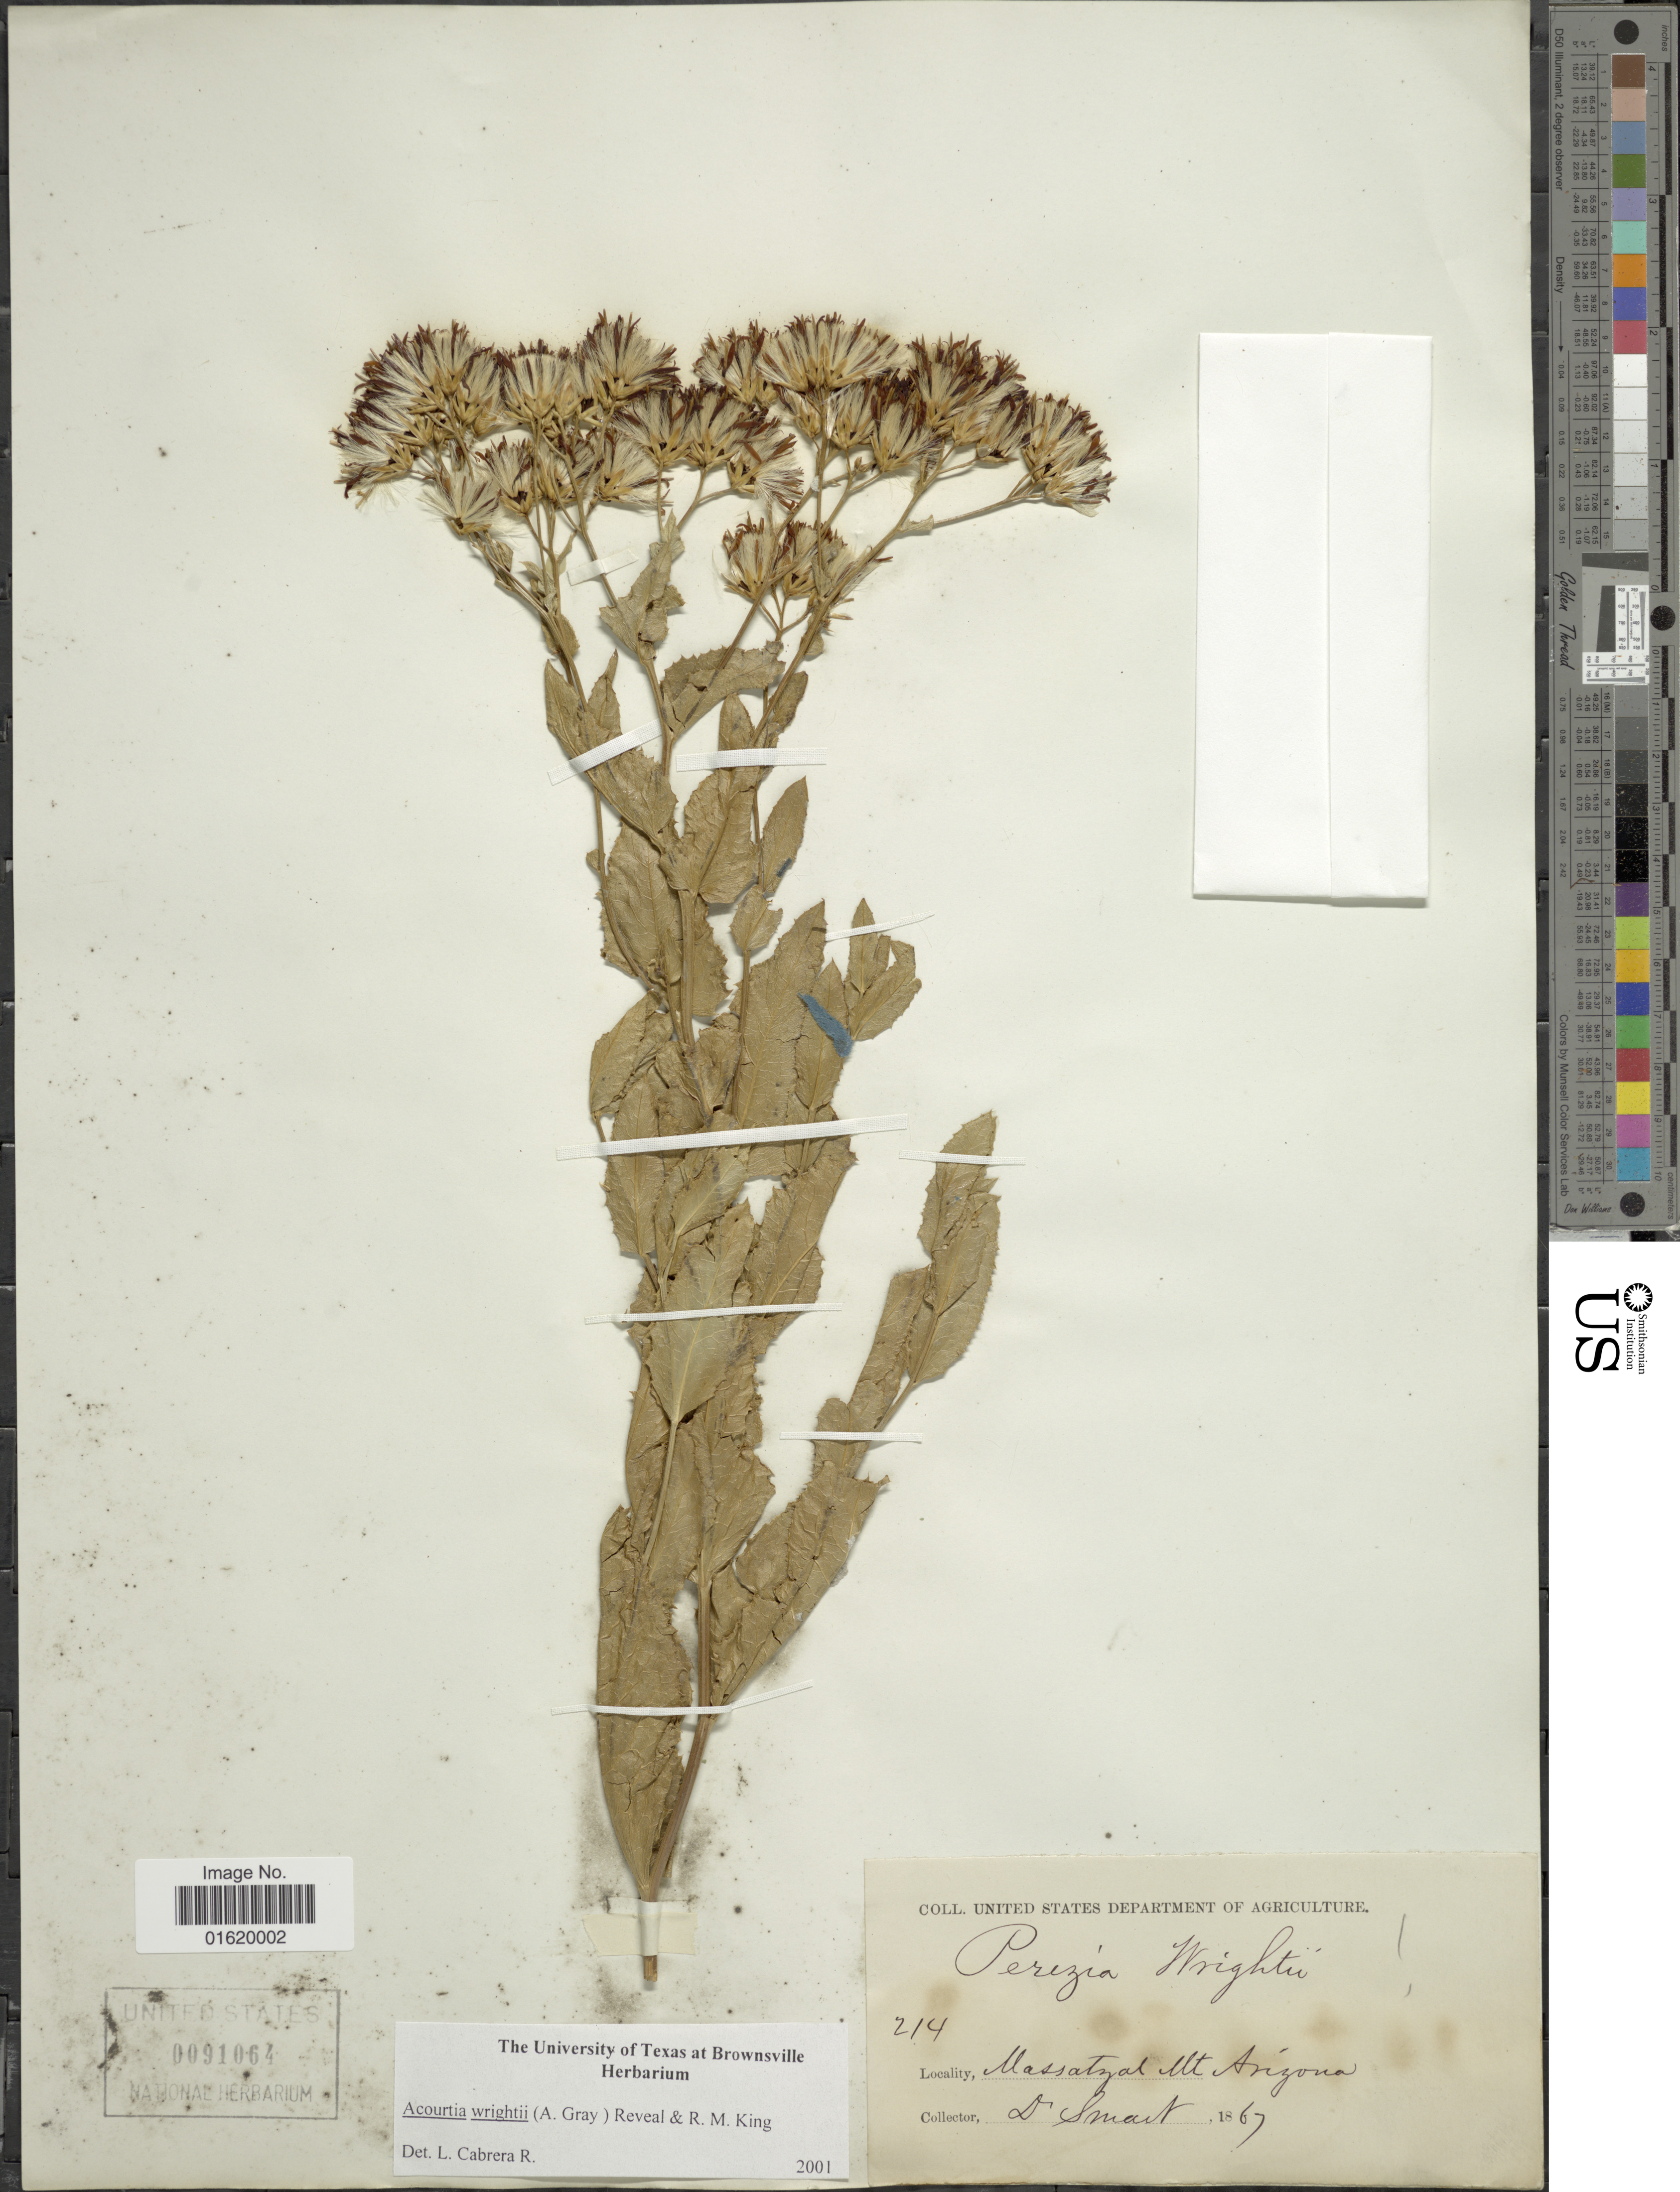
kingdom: Plantae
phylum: Tracheophyta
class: Magnoliopsida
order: Asterales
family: Asteraceae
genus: Acourtia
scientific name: Acourtia wrightii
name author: (A. Gray) Reveal & R.M. King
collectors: D. R. Smart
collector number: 214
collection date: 1867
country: United States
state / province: Arizona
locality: Mazatzal Mt.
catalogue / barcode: US 91064